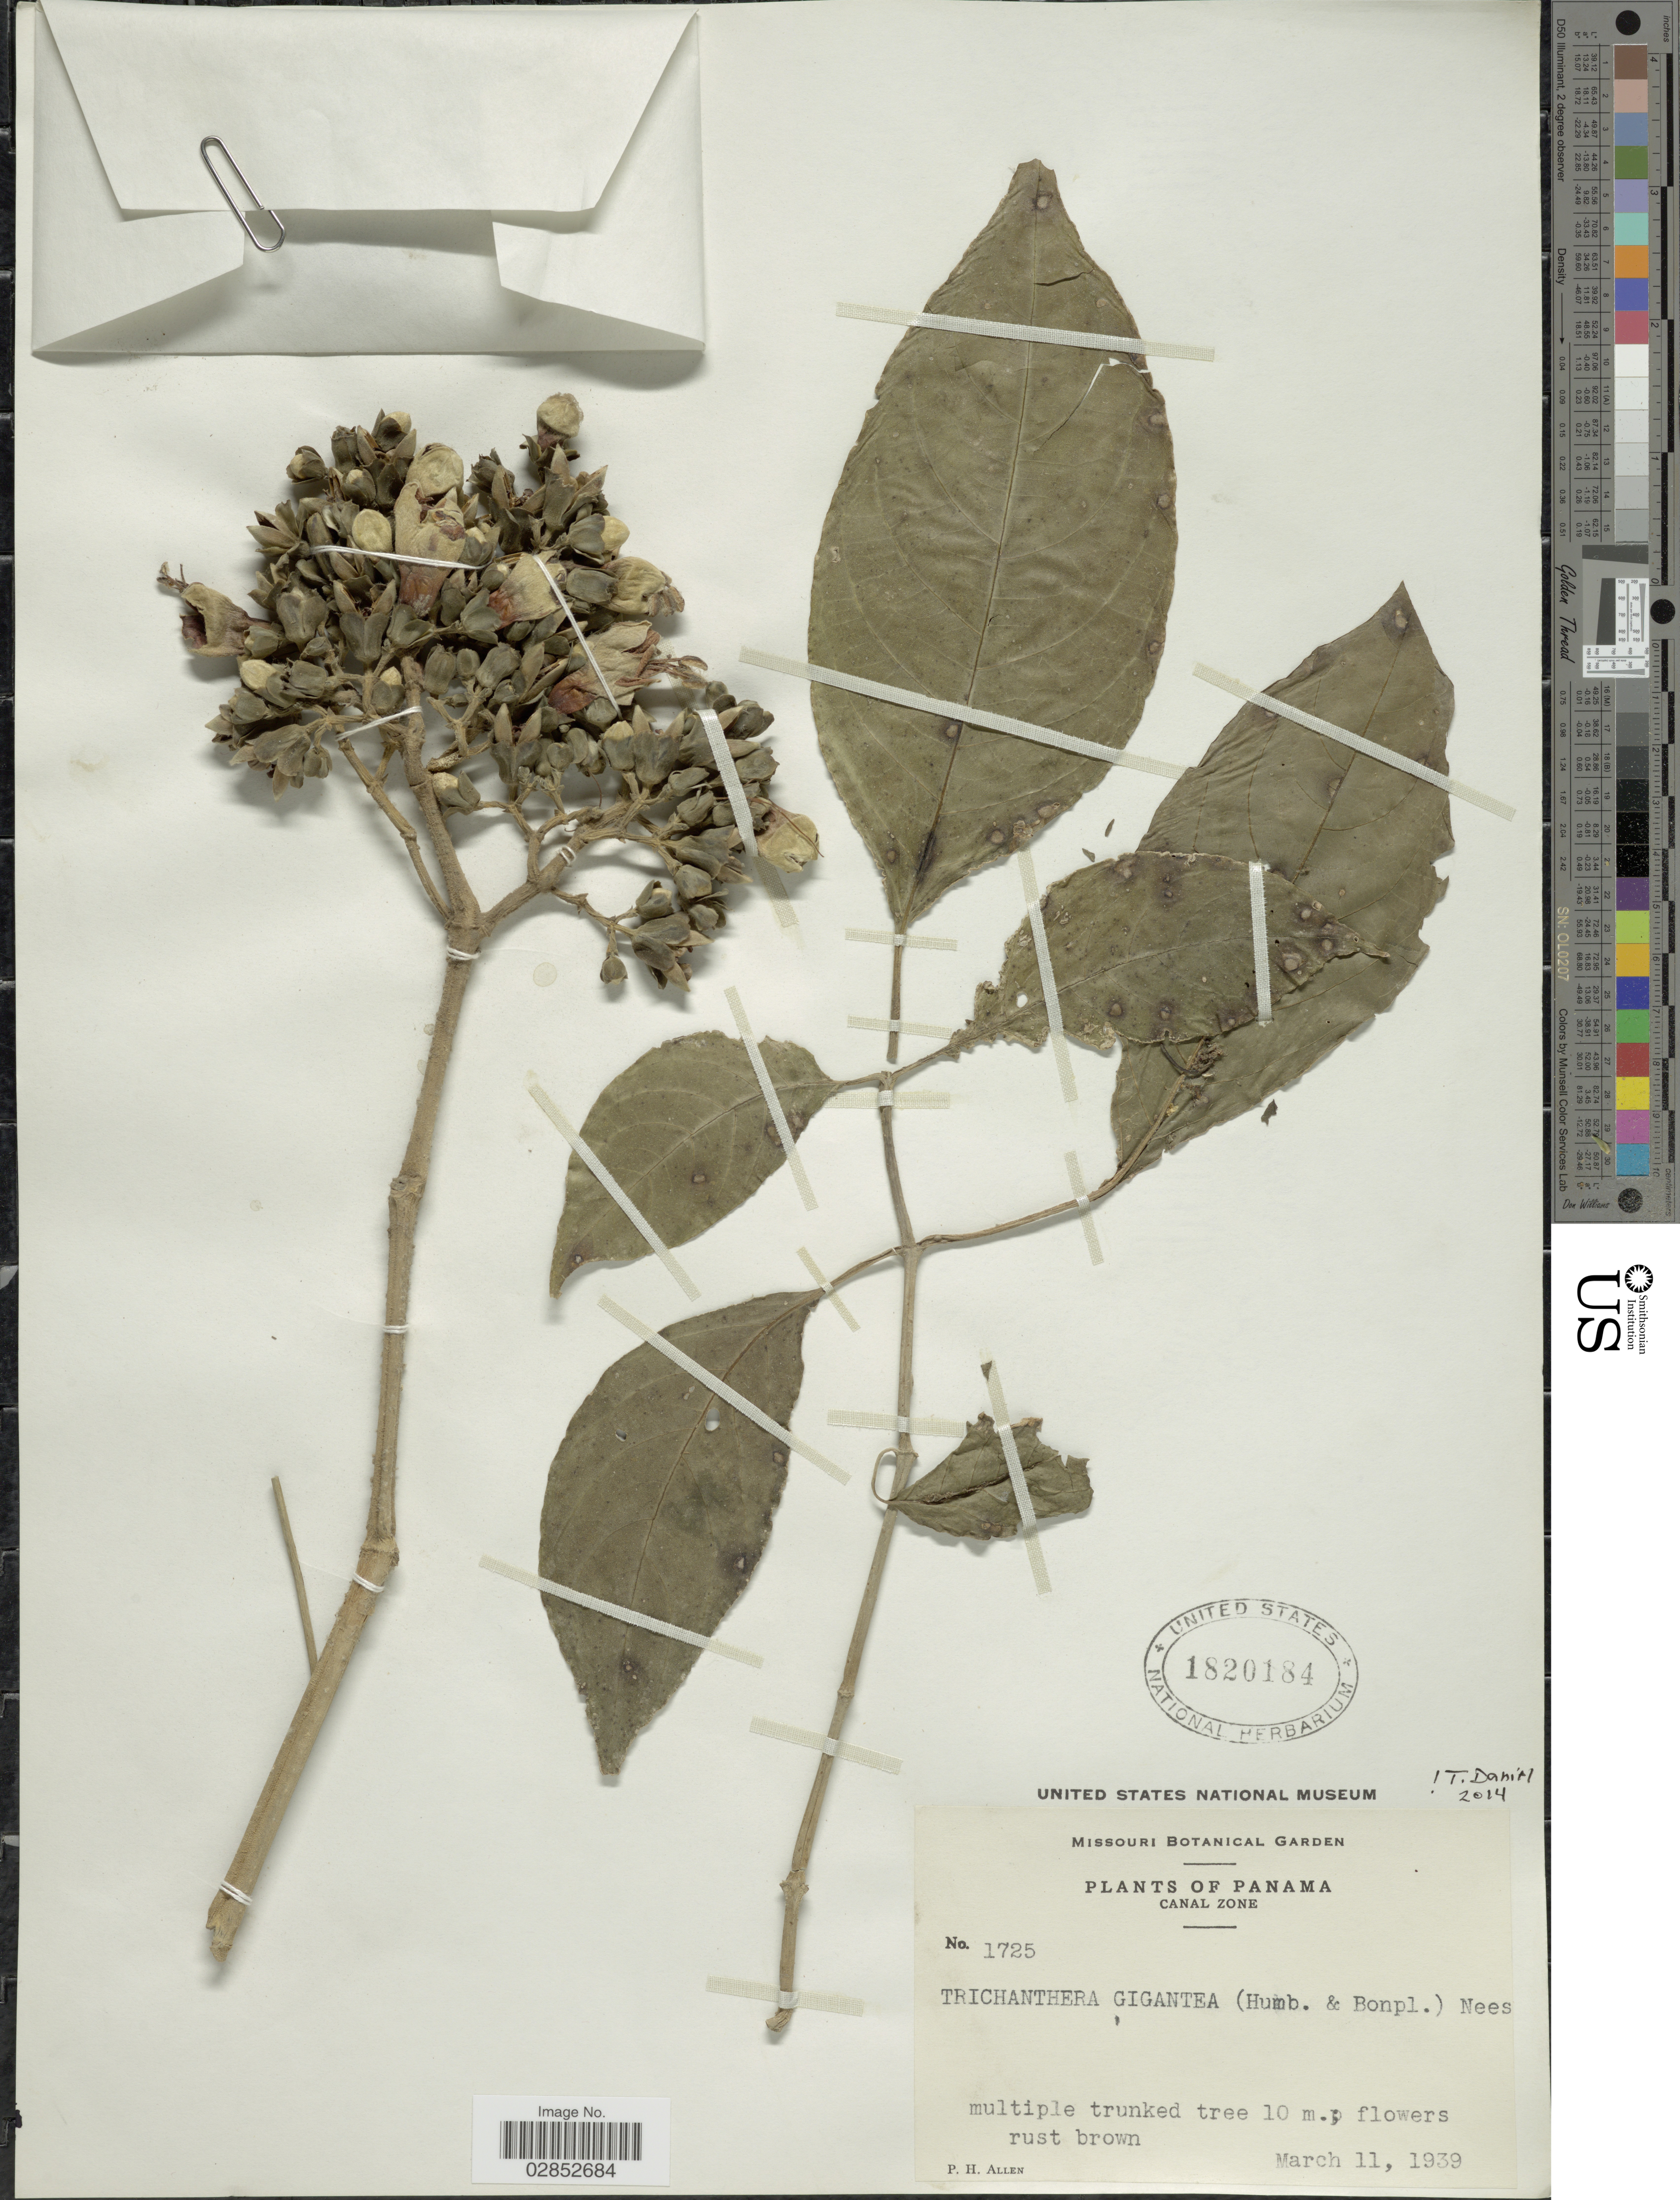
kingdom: Plantae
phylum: Tracheophyta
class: Magnoliopsida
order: Lamiales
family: Acanthaceae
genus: Trichanthera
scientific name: Trichanthera gigantea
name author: (Bonpl.) Nees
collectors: P. H. Allen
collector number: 1725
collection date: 1939-03-11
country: Panama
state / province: Colón / Panamá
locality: Canal Zone.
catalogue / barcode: US 1820184